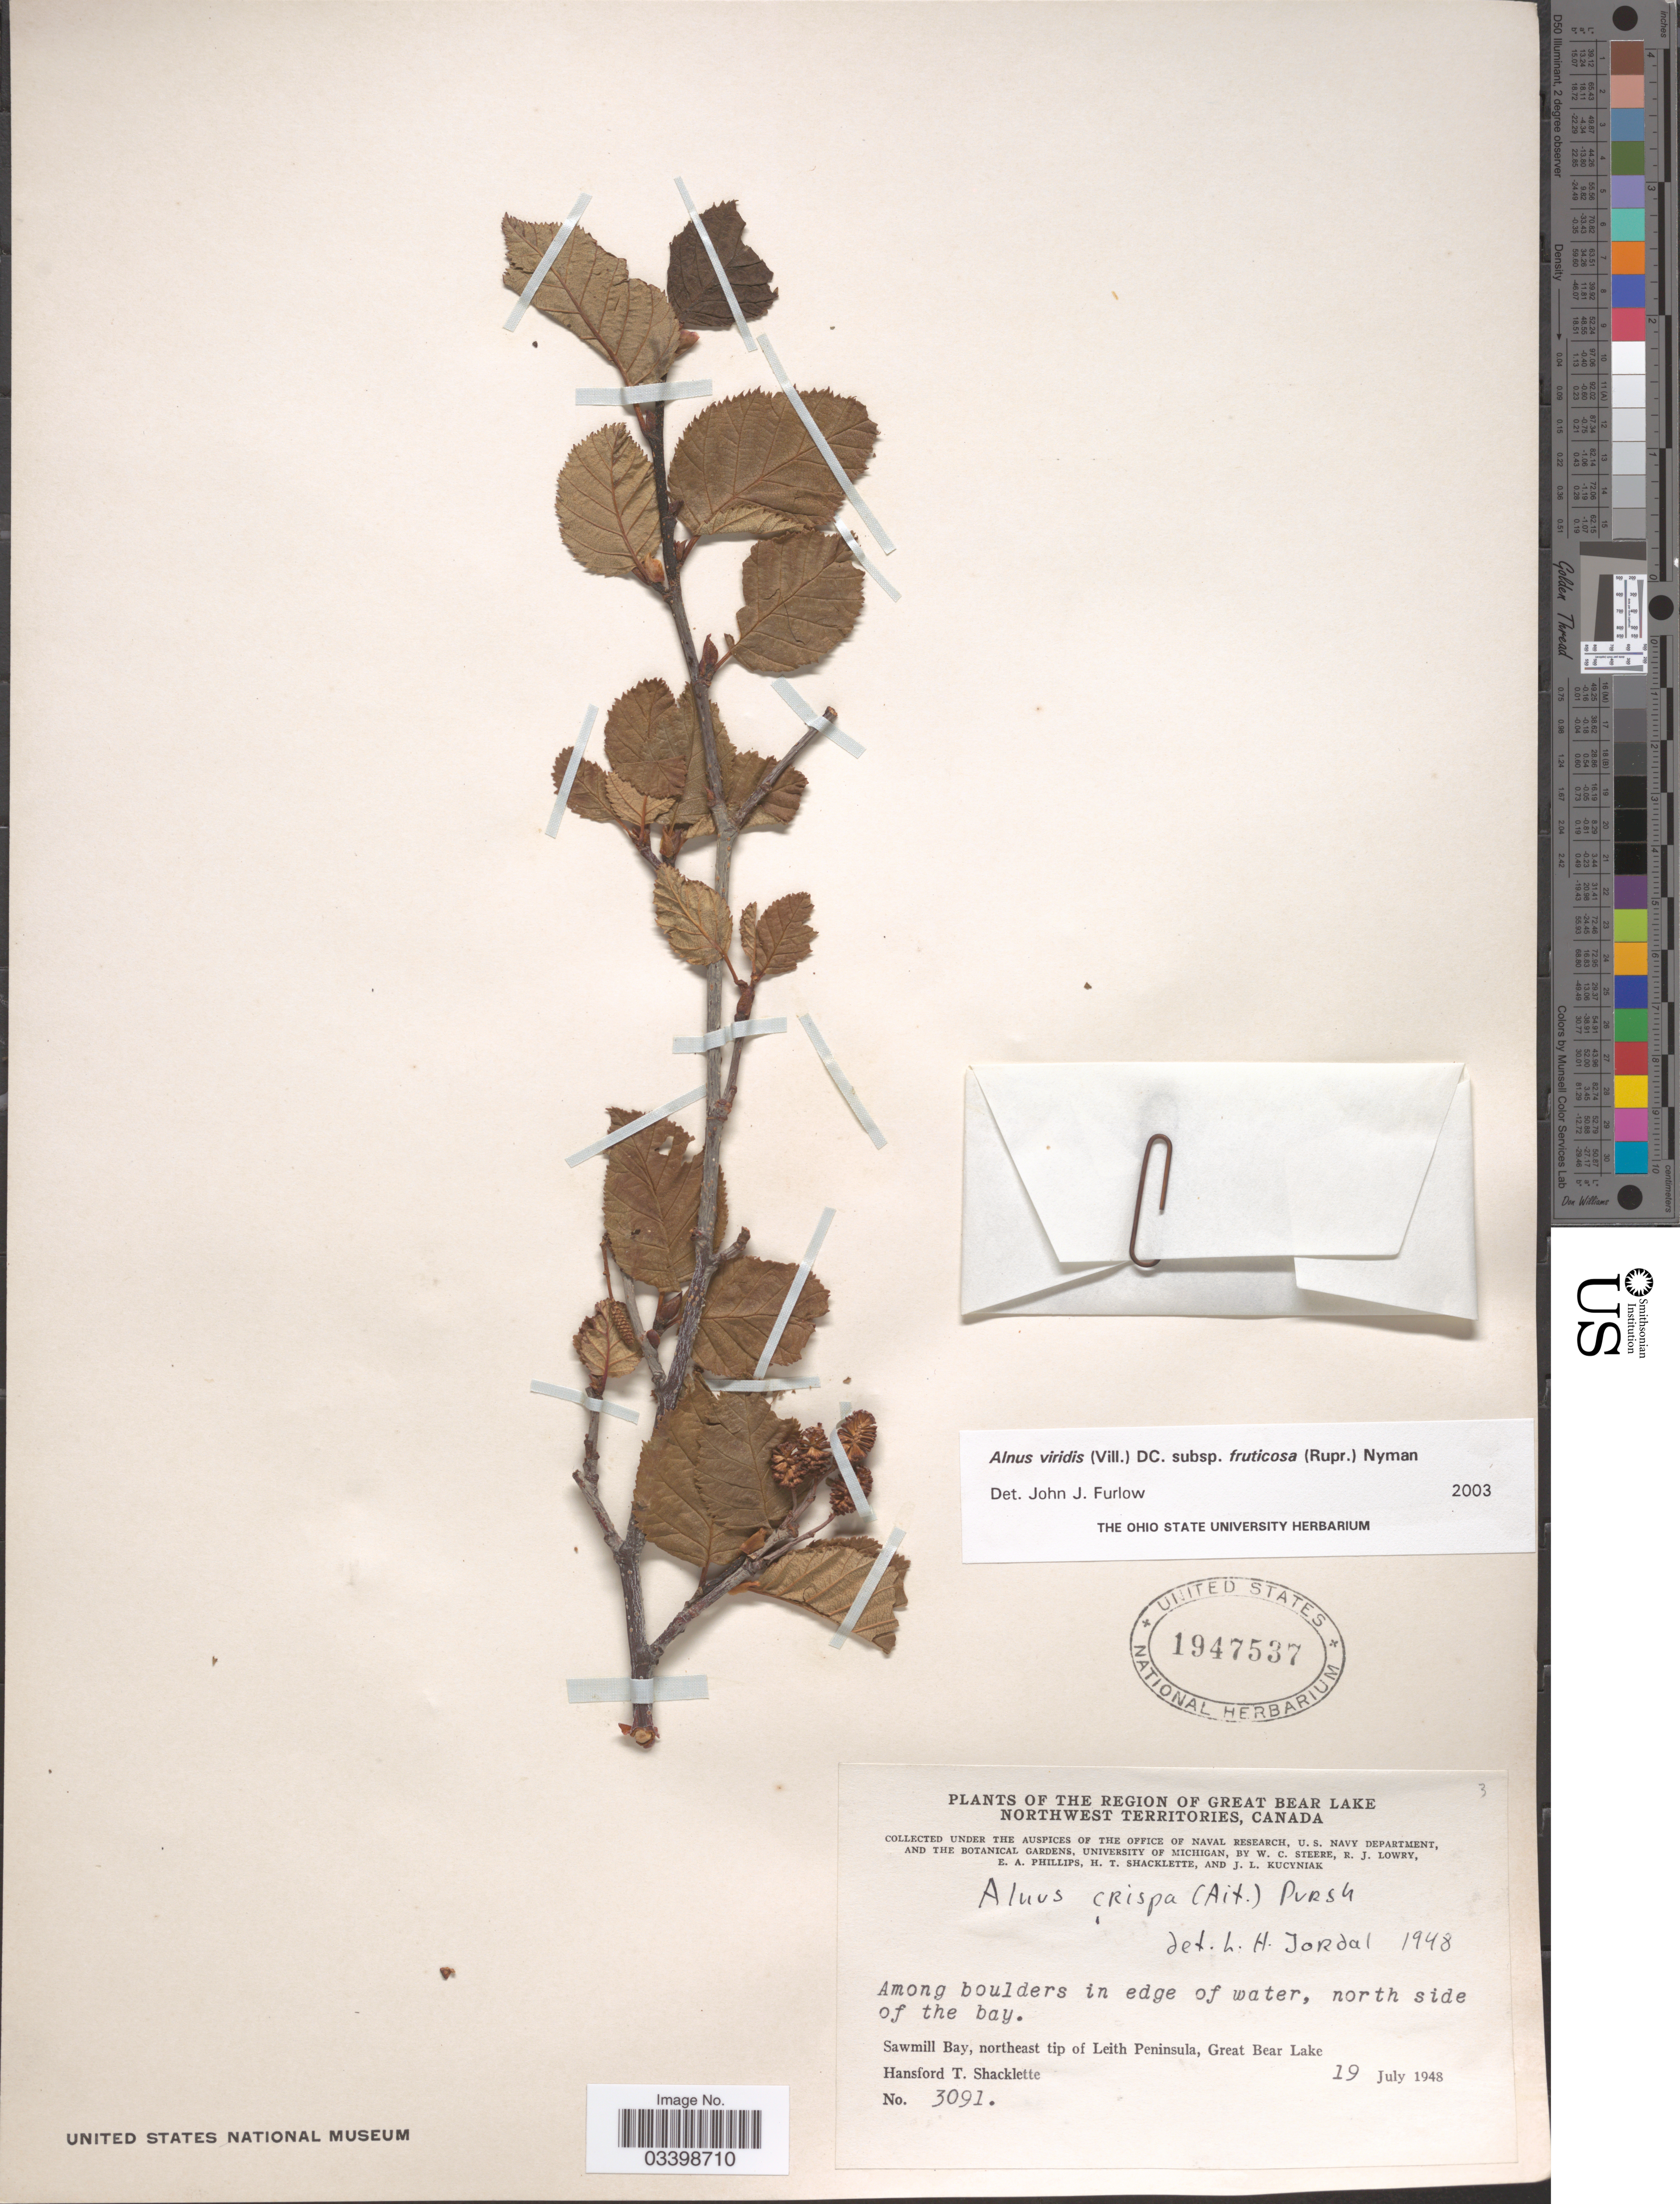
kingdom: Plantae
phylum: Tracheophyta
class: Magnoliopsida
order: Fagales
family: Betulaceae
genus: Alnus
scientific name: Alnus viridis subsp. fruticosa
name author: (Rupr.) Nyman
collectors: H. Shacklette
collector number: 3091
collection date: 1948-07-19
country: Canada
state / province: Northwest Territories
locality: The Region of Great Bear Lake. Among boulders in edge of water, north side of the bay. Sawmill Bay, northeast tip of Leith Peninsula, Great Bear Lake.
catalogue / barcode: US 1947537